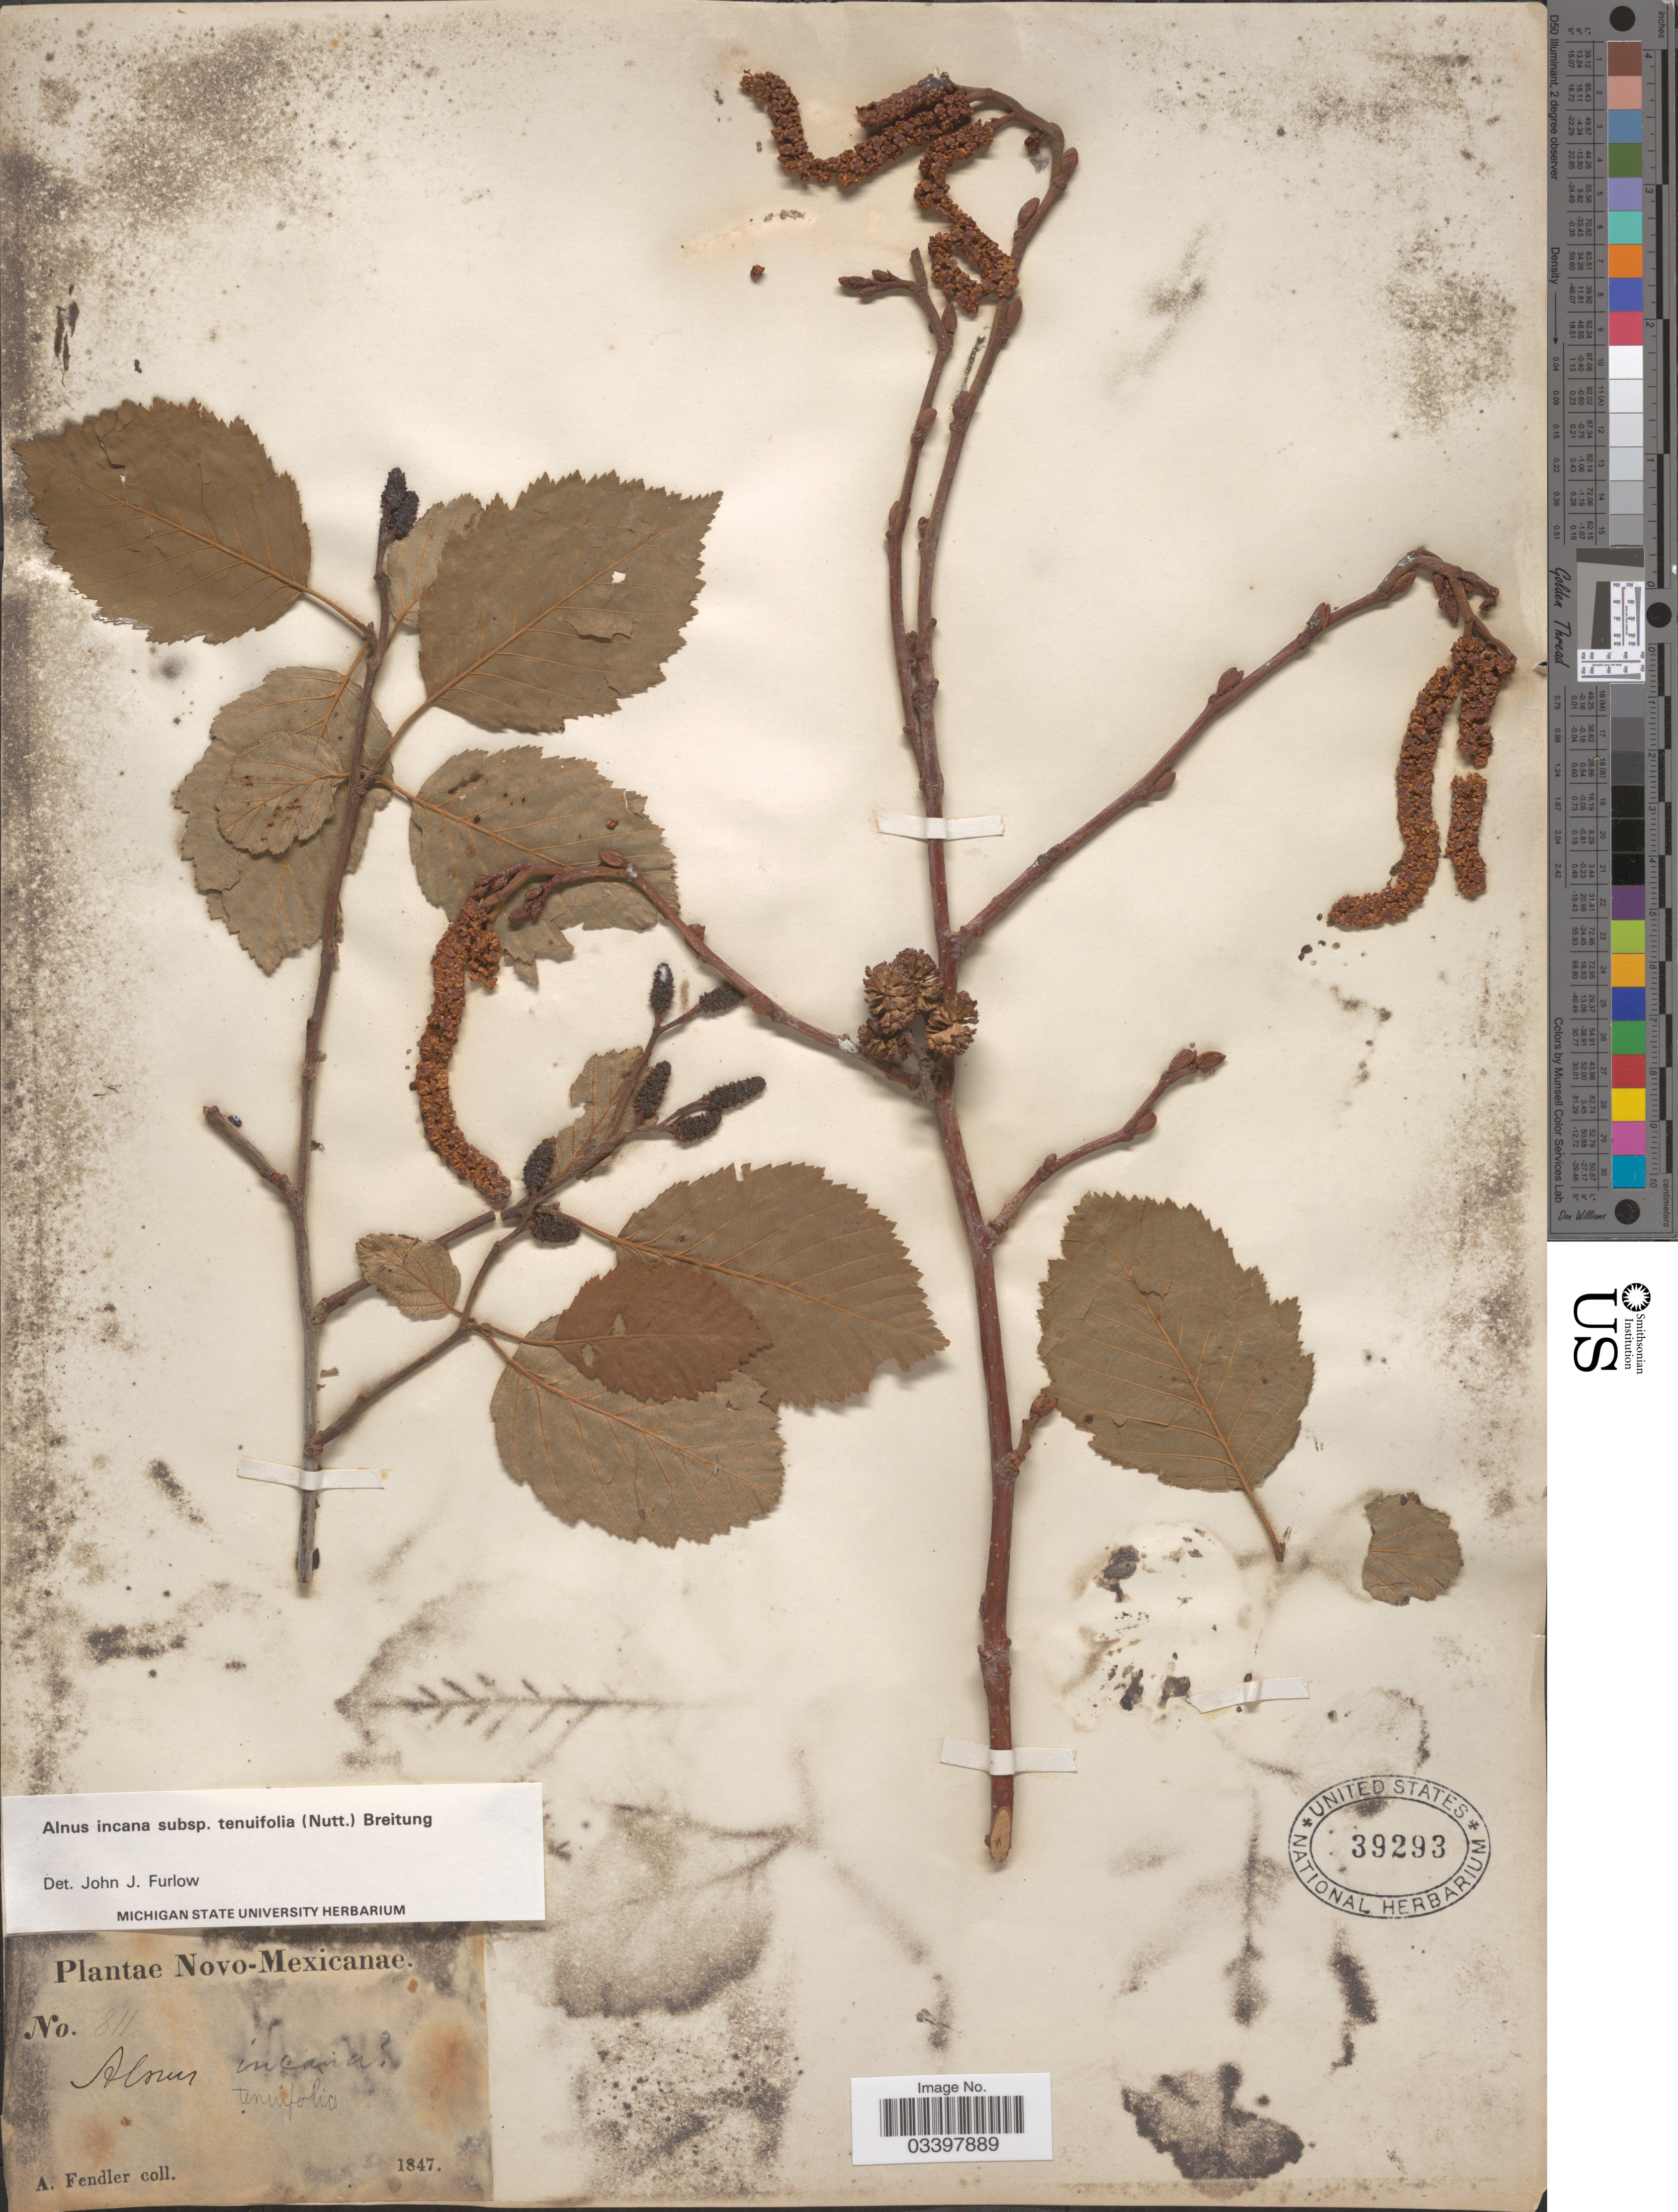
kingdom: Plantae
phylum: Tracheophyta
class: Magnoliopsida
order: Fagales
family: Betulaceae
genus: Alnus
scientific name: Alnus incana subsp. tenuifolia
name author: (Nutt.) Breitung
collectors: A. Fendler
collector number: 811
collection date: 1847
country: United States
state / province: New Mexico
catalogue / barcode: US 39293